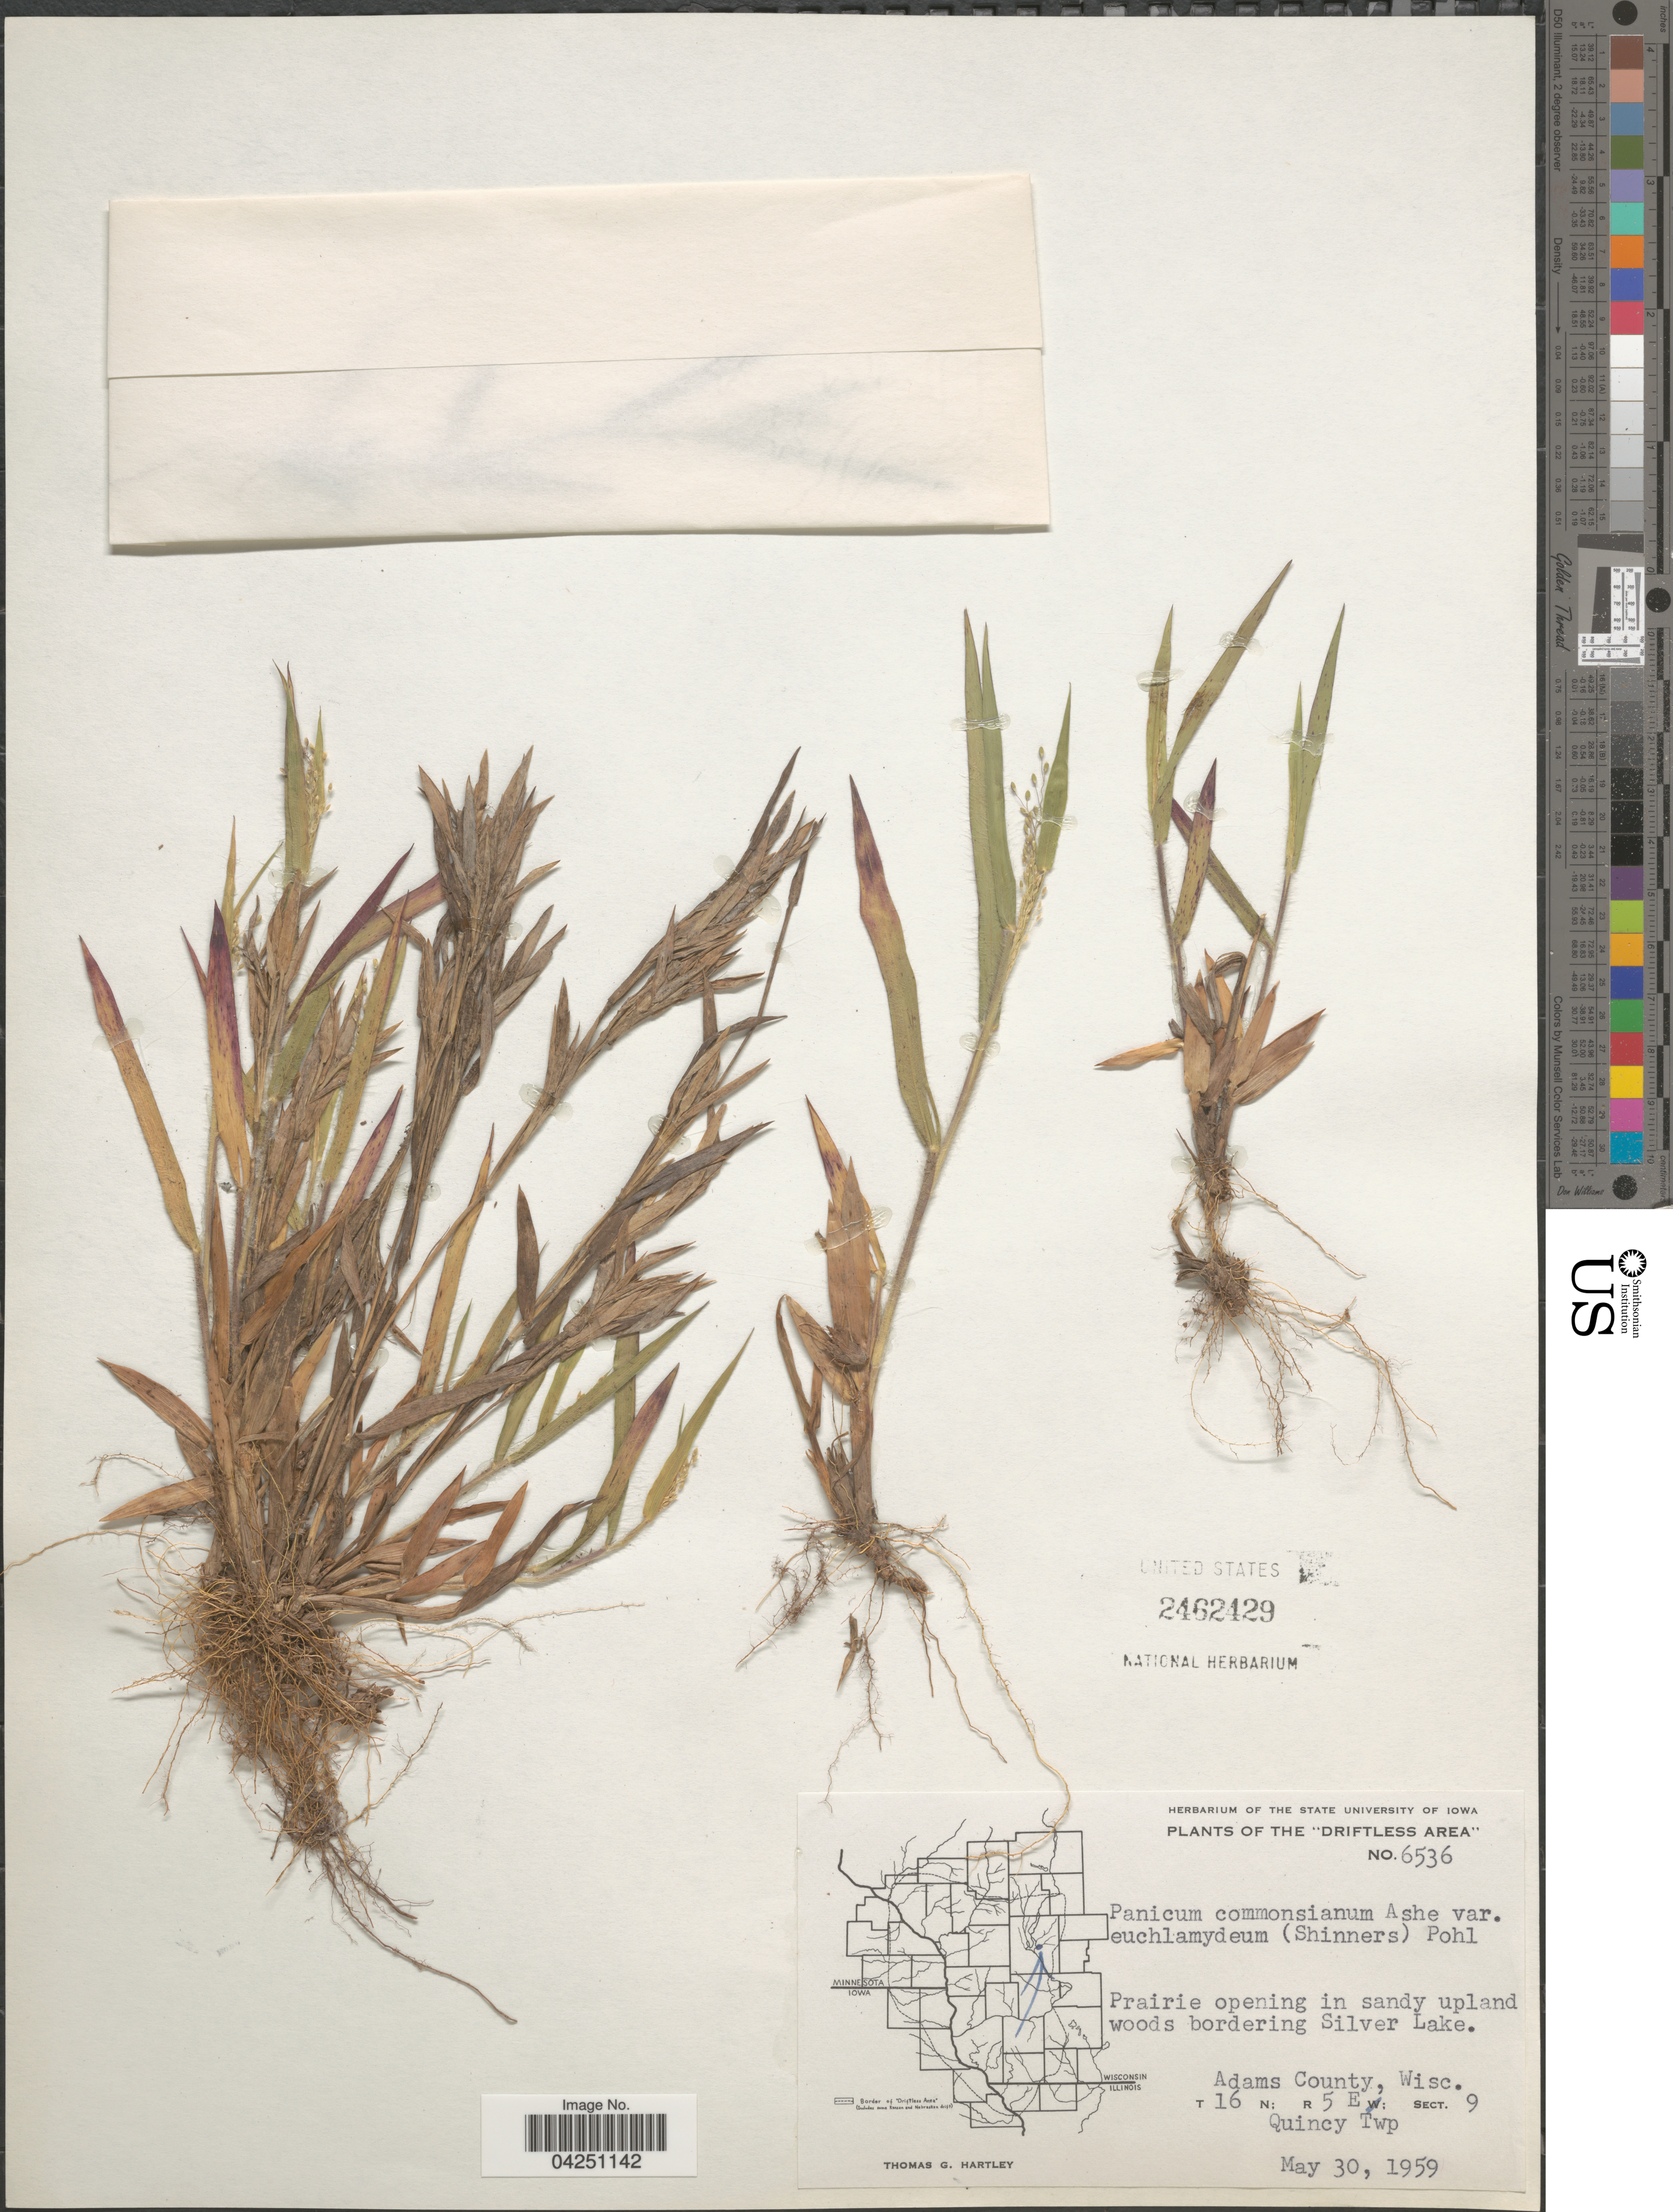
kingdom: Plantae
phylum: Tracheophyta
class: Liliopsida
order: Poales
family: Poaceae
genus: Dichanthelium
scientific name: Dichanthelium acuminatum var. acuminatum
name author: (Sw.) Gould & C.A. Clark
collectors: T. G. Hartley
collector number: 6536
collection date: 1959-05-30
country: United States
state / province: Wisconsin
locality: The "Driftless Area". Prairie opening in sandy upland woods bordering Silver Lake. Adams County, T 16 N; R 5 E; Sect. 9. Quincy Twp.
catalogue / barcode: US 2462429